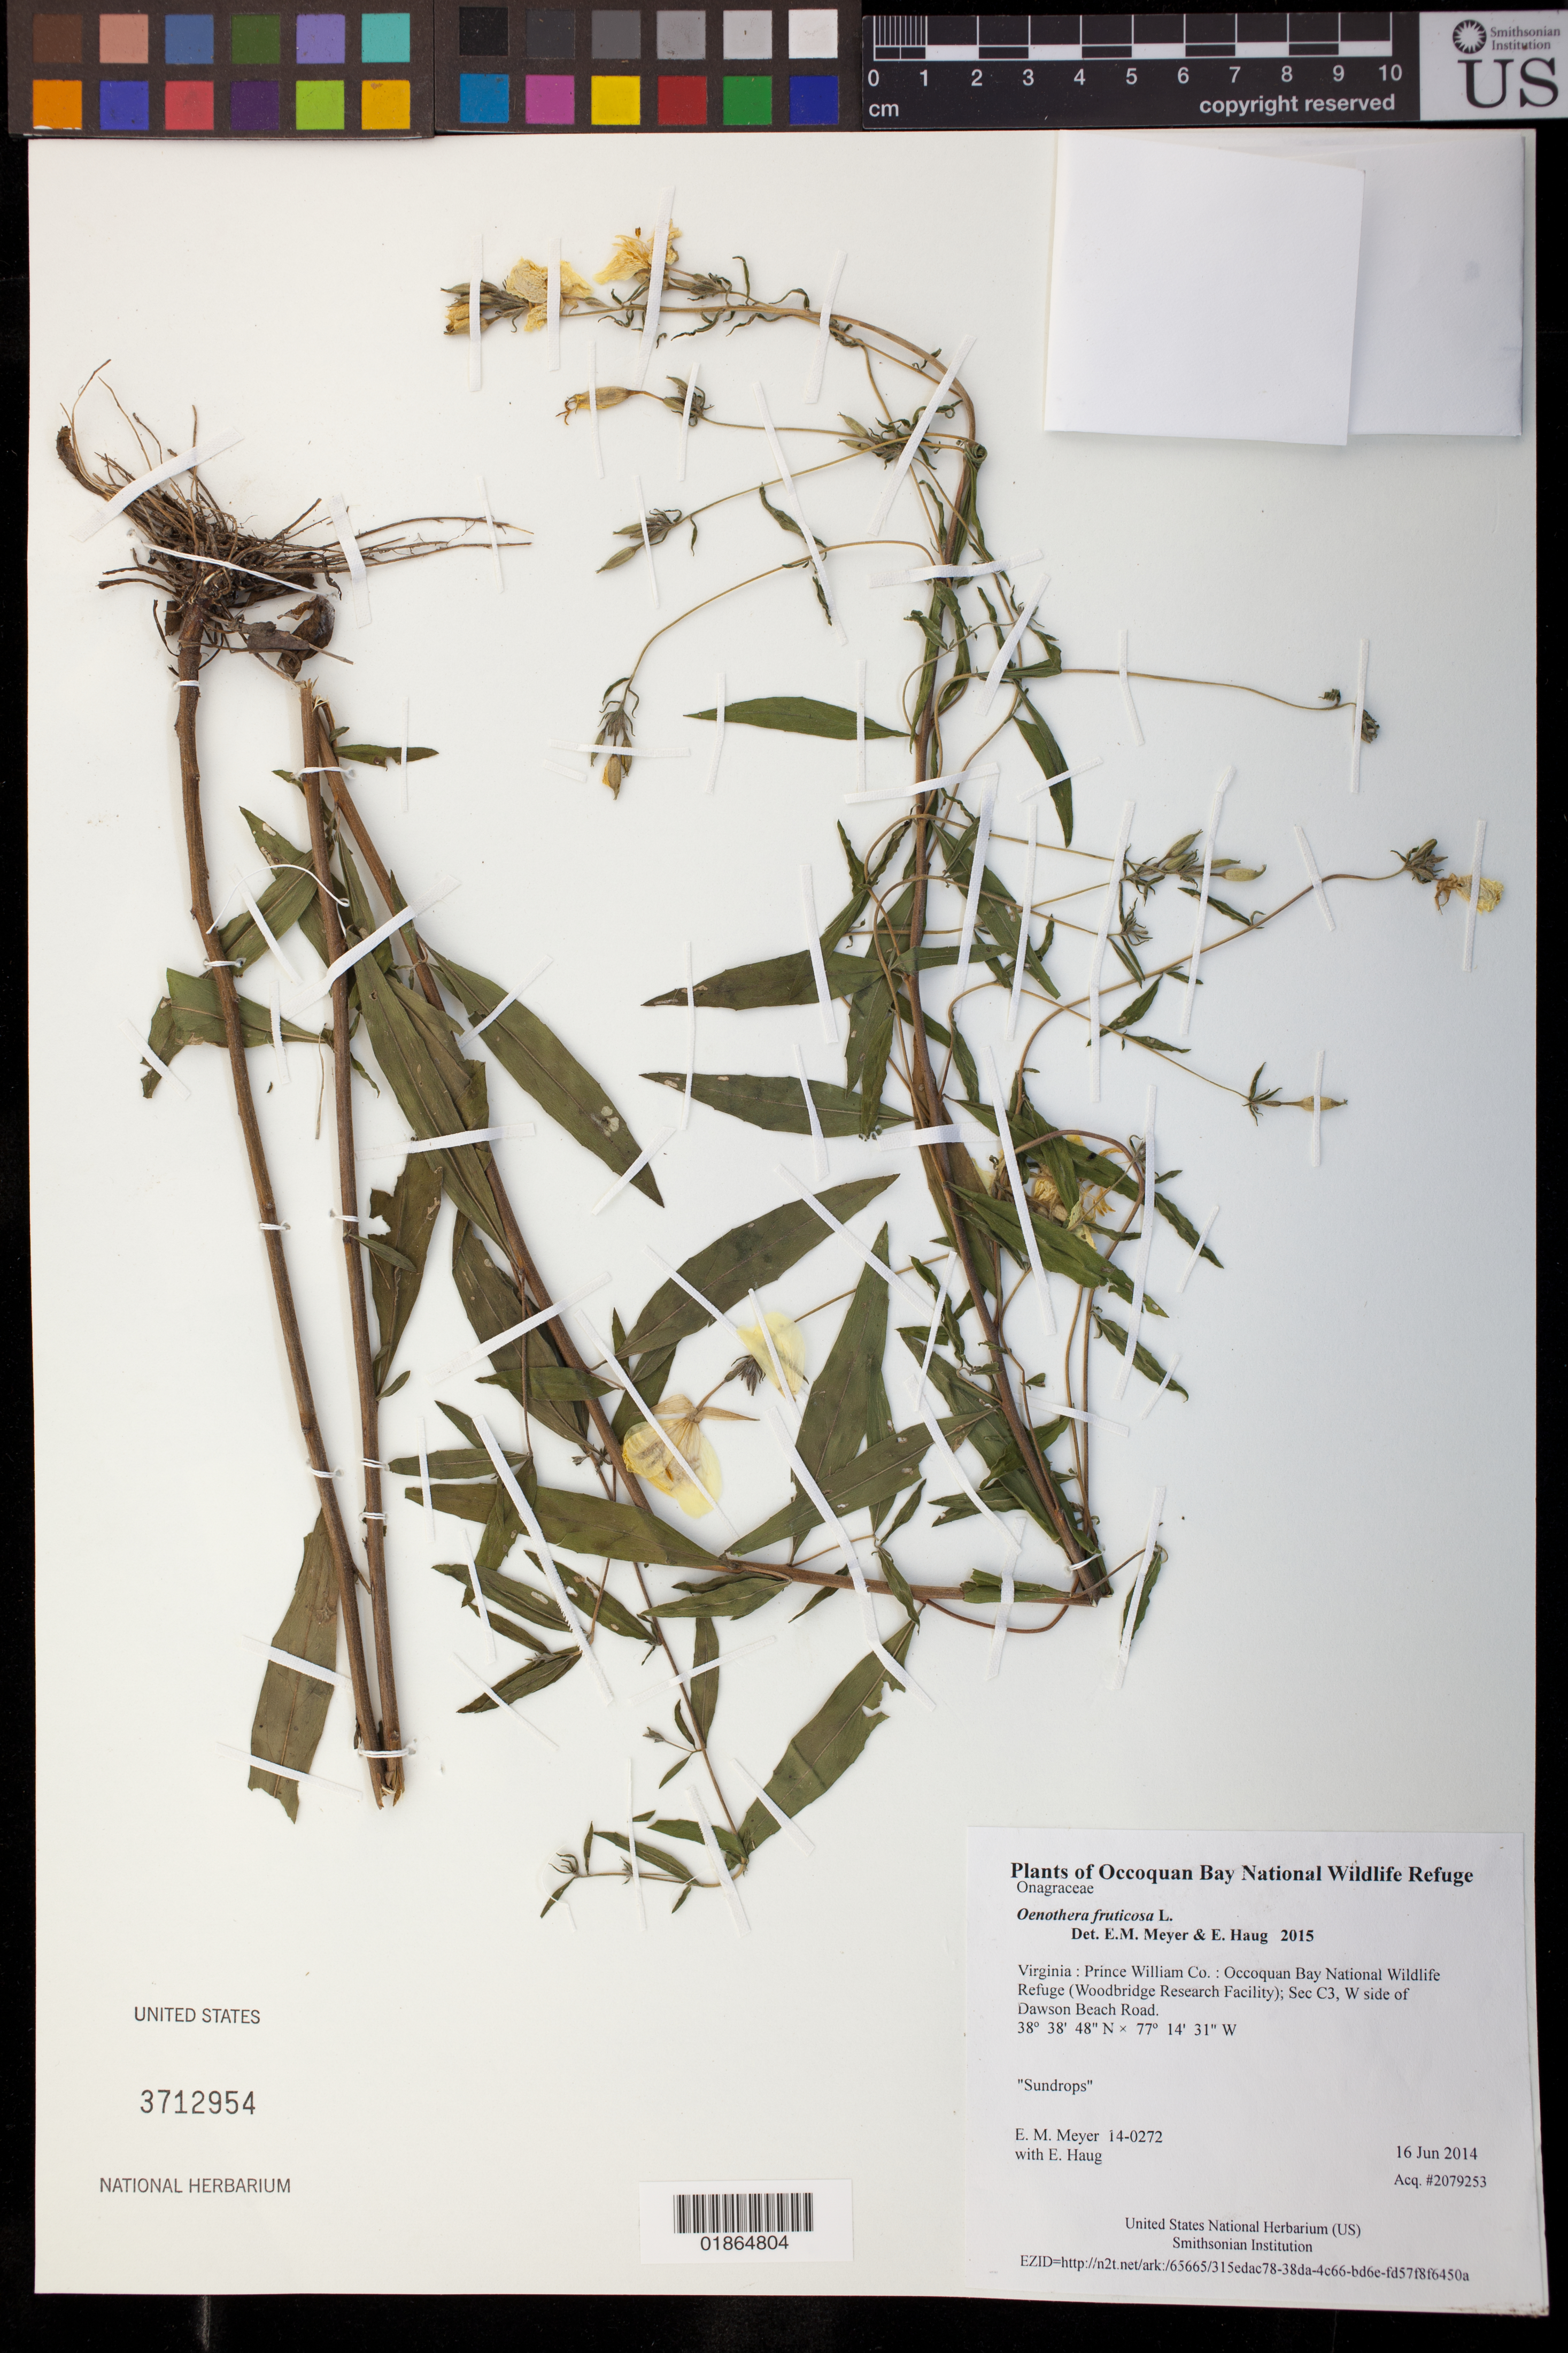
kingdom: Plantae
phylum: Tracheophyta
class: Magnoliopsida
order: Myrtales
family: Onagraceae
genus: Oenothera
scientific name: Oenothera fruticosa subsp. fruticosa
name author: L.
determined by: Wagner, W. L., (BOT), Smithsonian Institution - National Museum of Natural History (UNITED STATES)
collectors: E. M. Meyer & E. Haug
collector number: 14-0272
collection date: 2014-06-16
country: United States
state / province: Virginia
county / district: Prince William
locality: Occoquan Bay National Wildlife Refuge (Woodbridge Research Facility); Sec C3, W side of Dawson Beach Road.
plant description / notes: Sundrops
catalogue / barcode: US 3712954